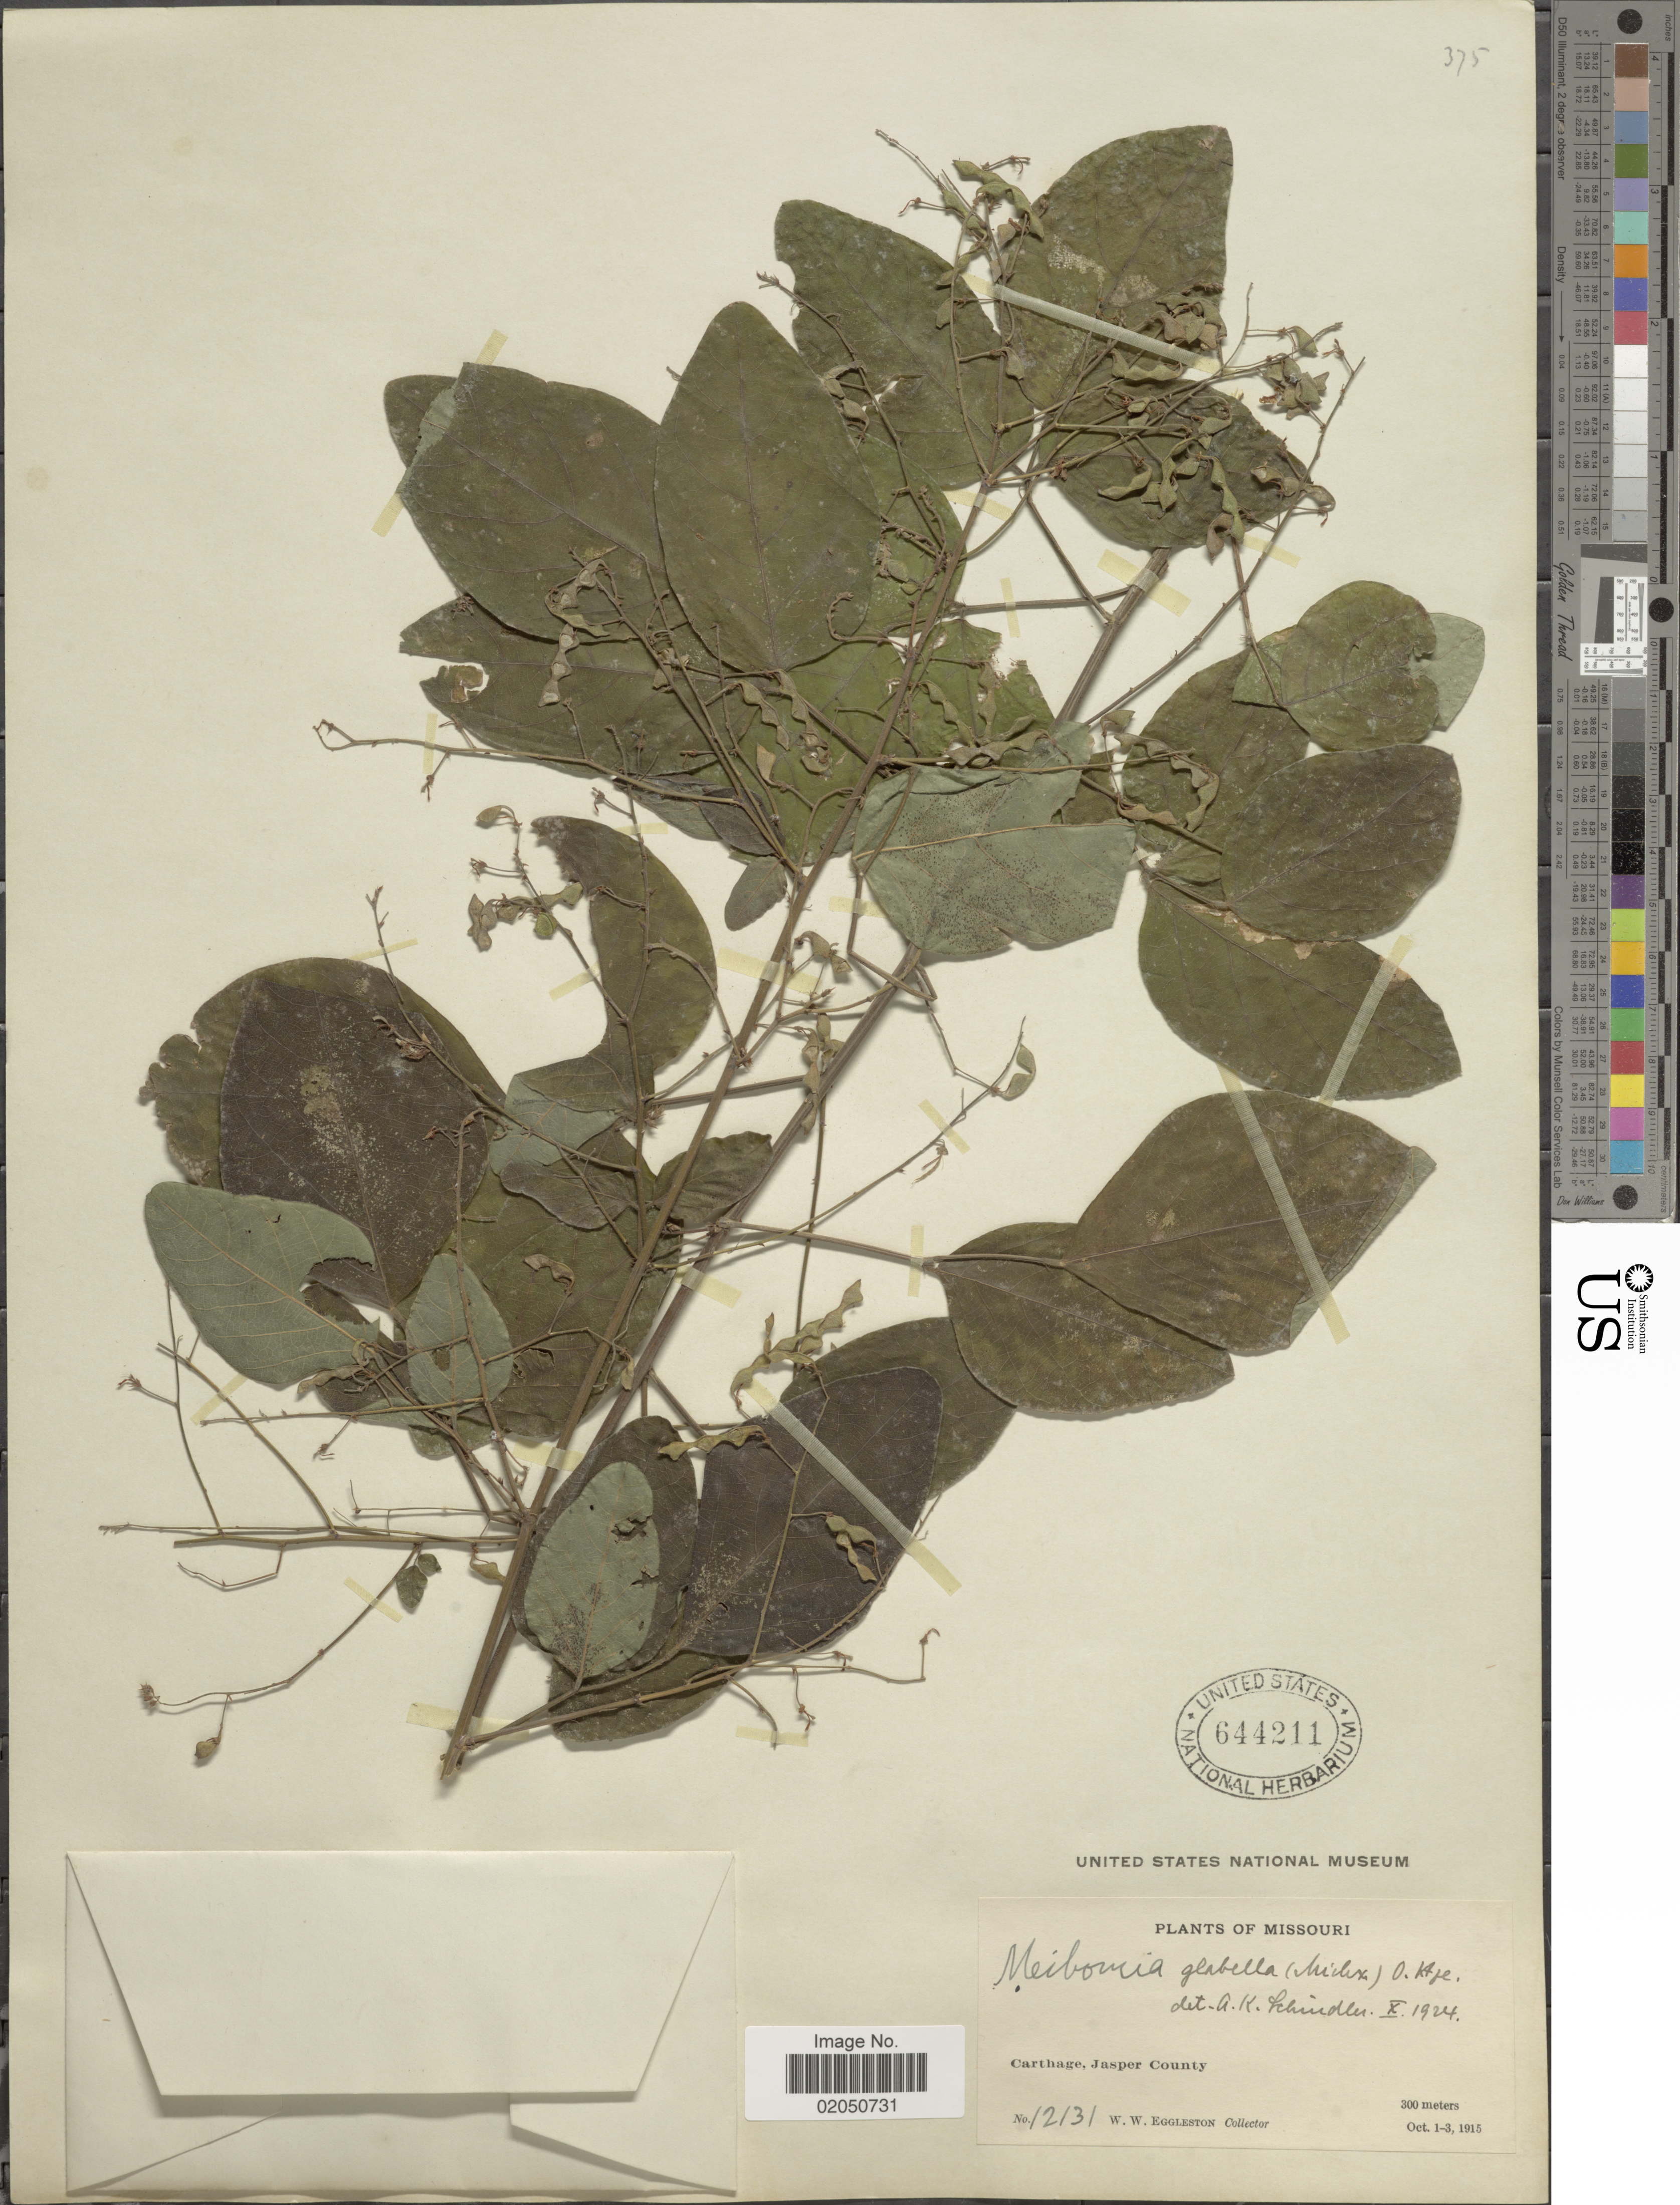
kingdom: Plantae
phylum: Tracheophyta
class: Magnoliopsida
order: Fabales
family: Fabaceae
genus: Desmodium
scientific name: Desmodium glabellum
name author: (Michx.) DC.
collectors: W. W. Eggleston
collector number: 12131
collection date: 1915-10-01/1915-10-03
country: United States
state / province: Missouri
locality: Carthage, Jasper County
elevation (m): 300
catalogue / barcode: US 644211